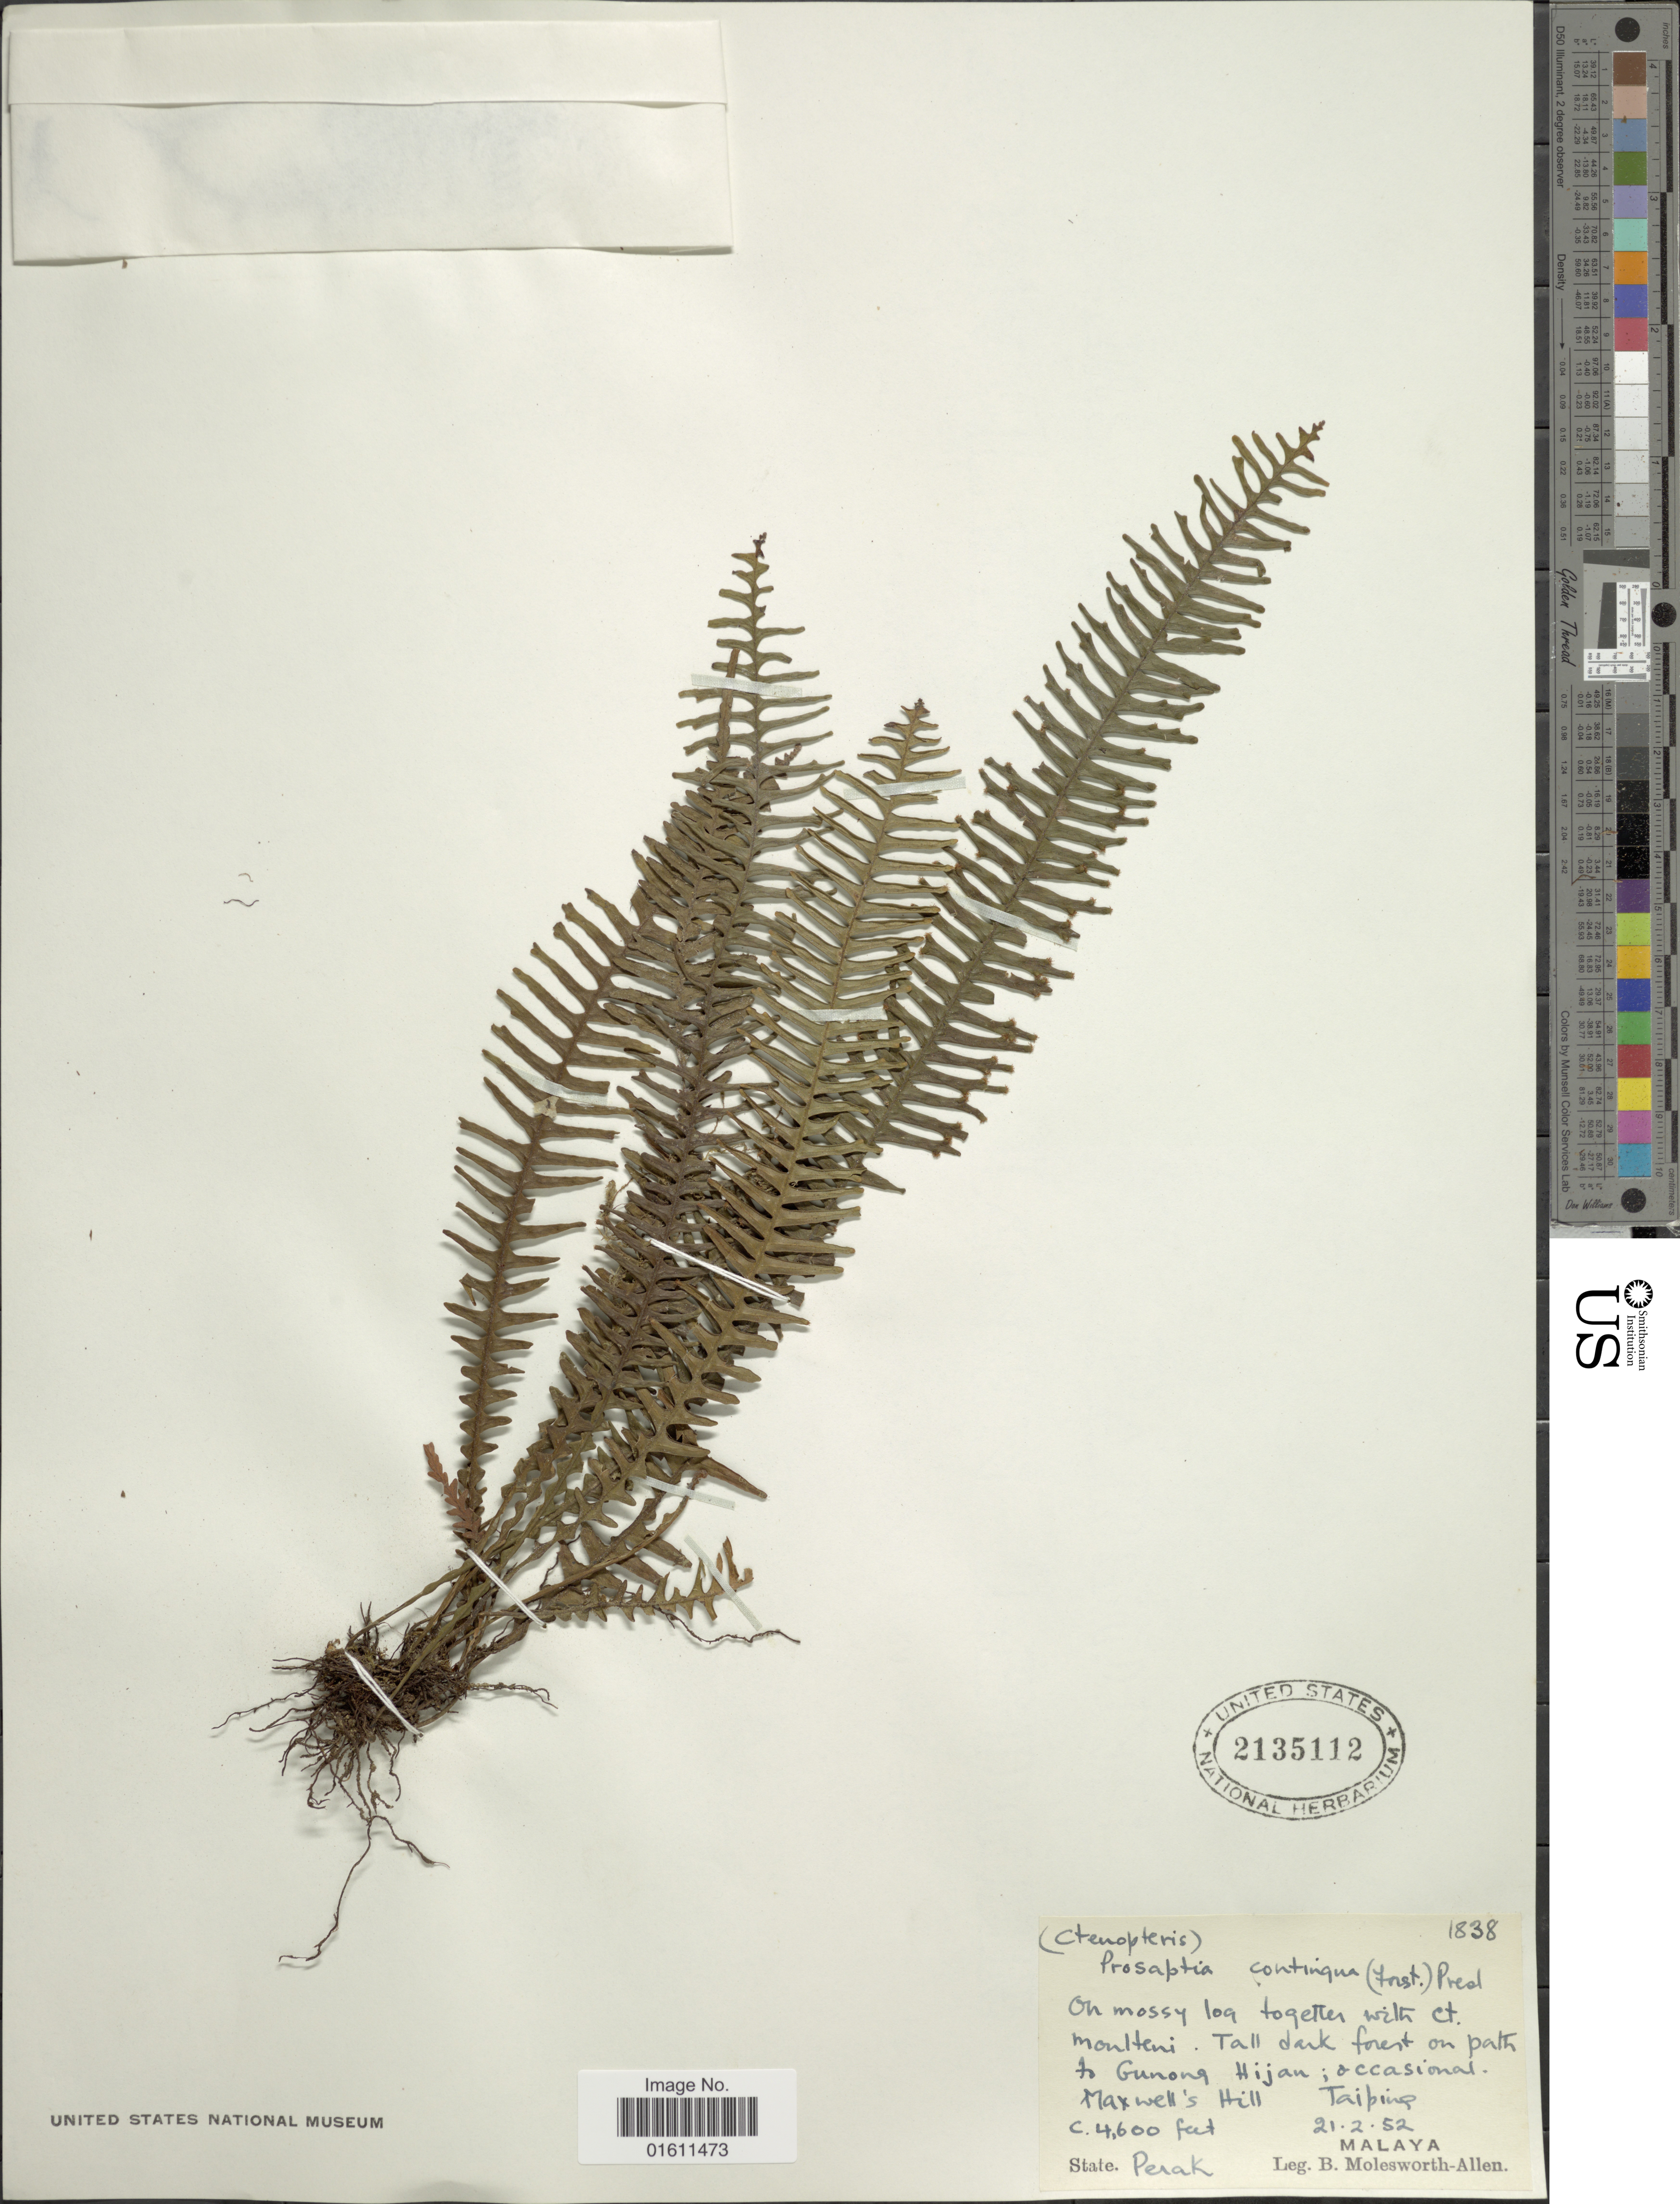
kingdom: Plantae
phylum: Tracheophyta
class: Polypodiopsida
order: Polypodiales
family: Polypodiaceae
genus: Prosaptia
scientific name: Prosaptia contigua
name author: (G. Forst.) Presl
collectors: B. E. G. Molesworth-Allen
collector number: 1838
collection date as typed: Transcribed d/m/y: 21/2/52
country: Malaysia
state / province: Perak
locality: Malaya, State. Perak, Tall dark forest on path to Gunong Hijan; occasional. Maxwell's Hill. Taiping.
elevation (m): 1402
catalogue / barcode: US 2135112